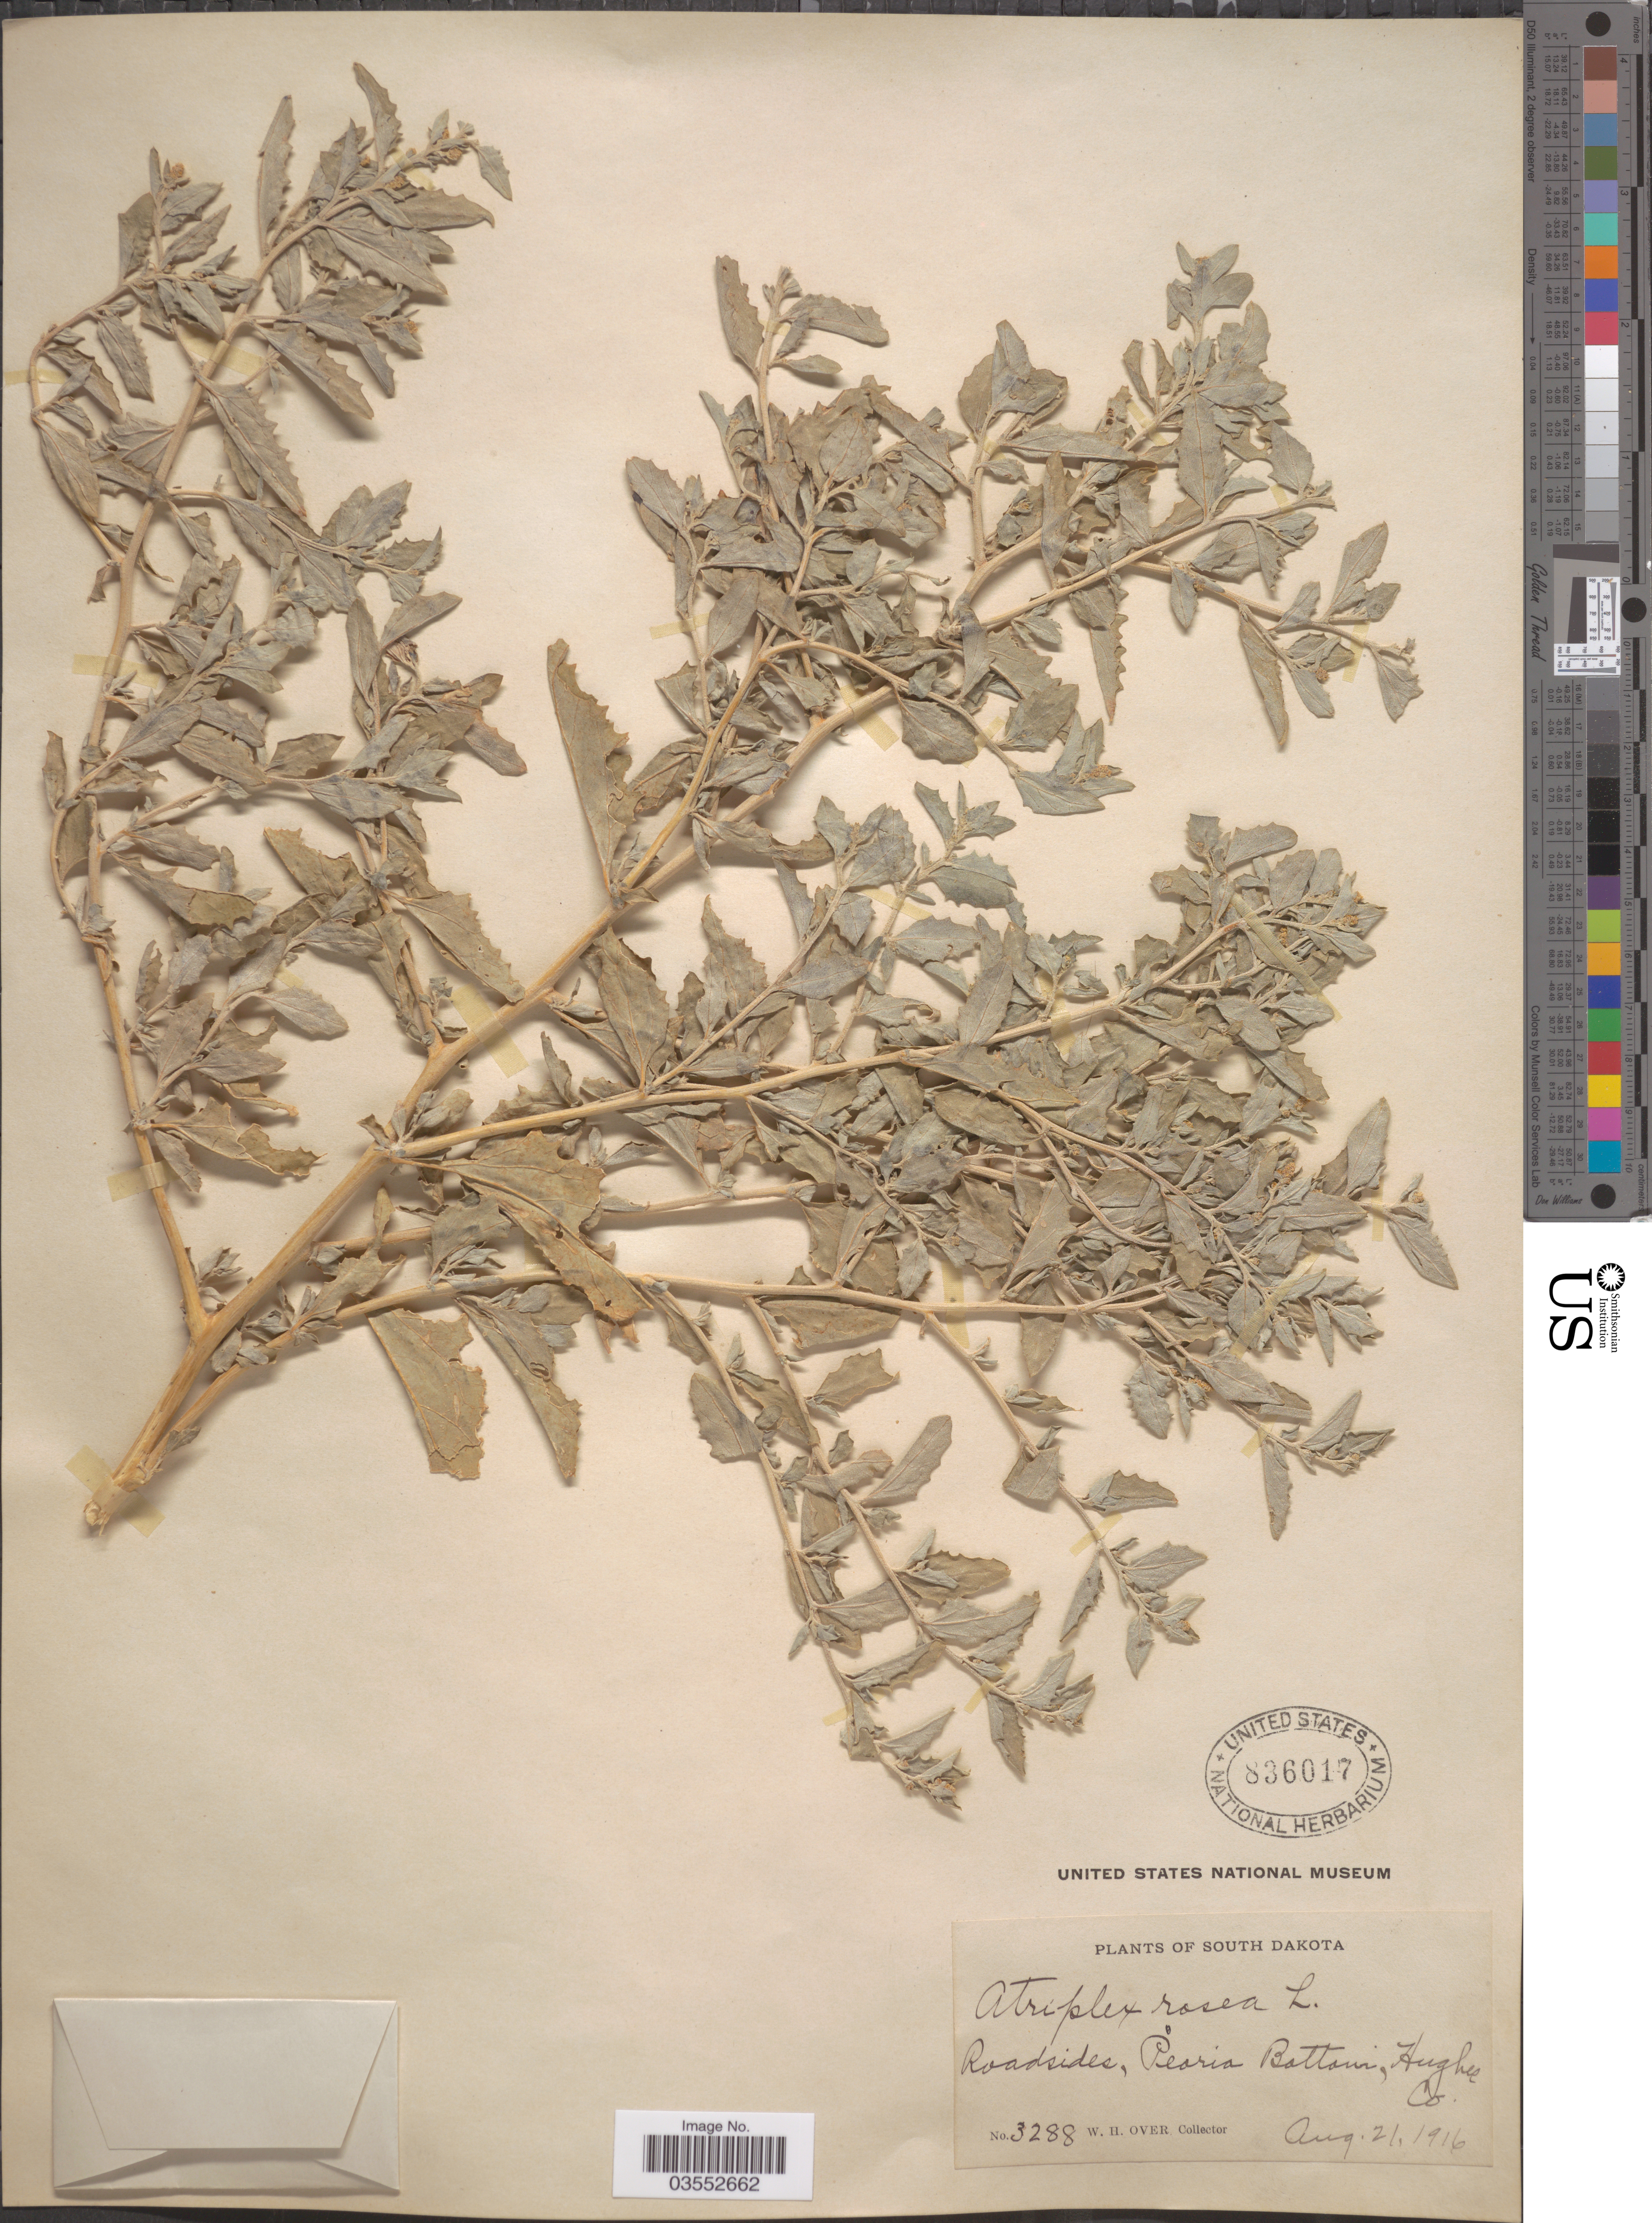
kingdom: Plantae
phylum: Tracheophyta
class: Magnoliopsida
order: Caryophyllales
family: Amaranthaceae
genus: Atriplex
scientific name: Atriplex rosea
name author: L.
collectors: W. Over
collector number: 3288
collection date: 1916-08-21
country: United States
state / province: South Dakota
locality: Roadsides, Peoria Bottom, Hughes Co.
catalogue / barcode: US 836017